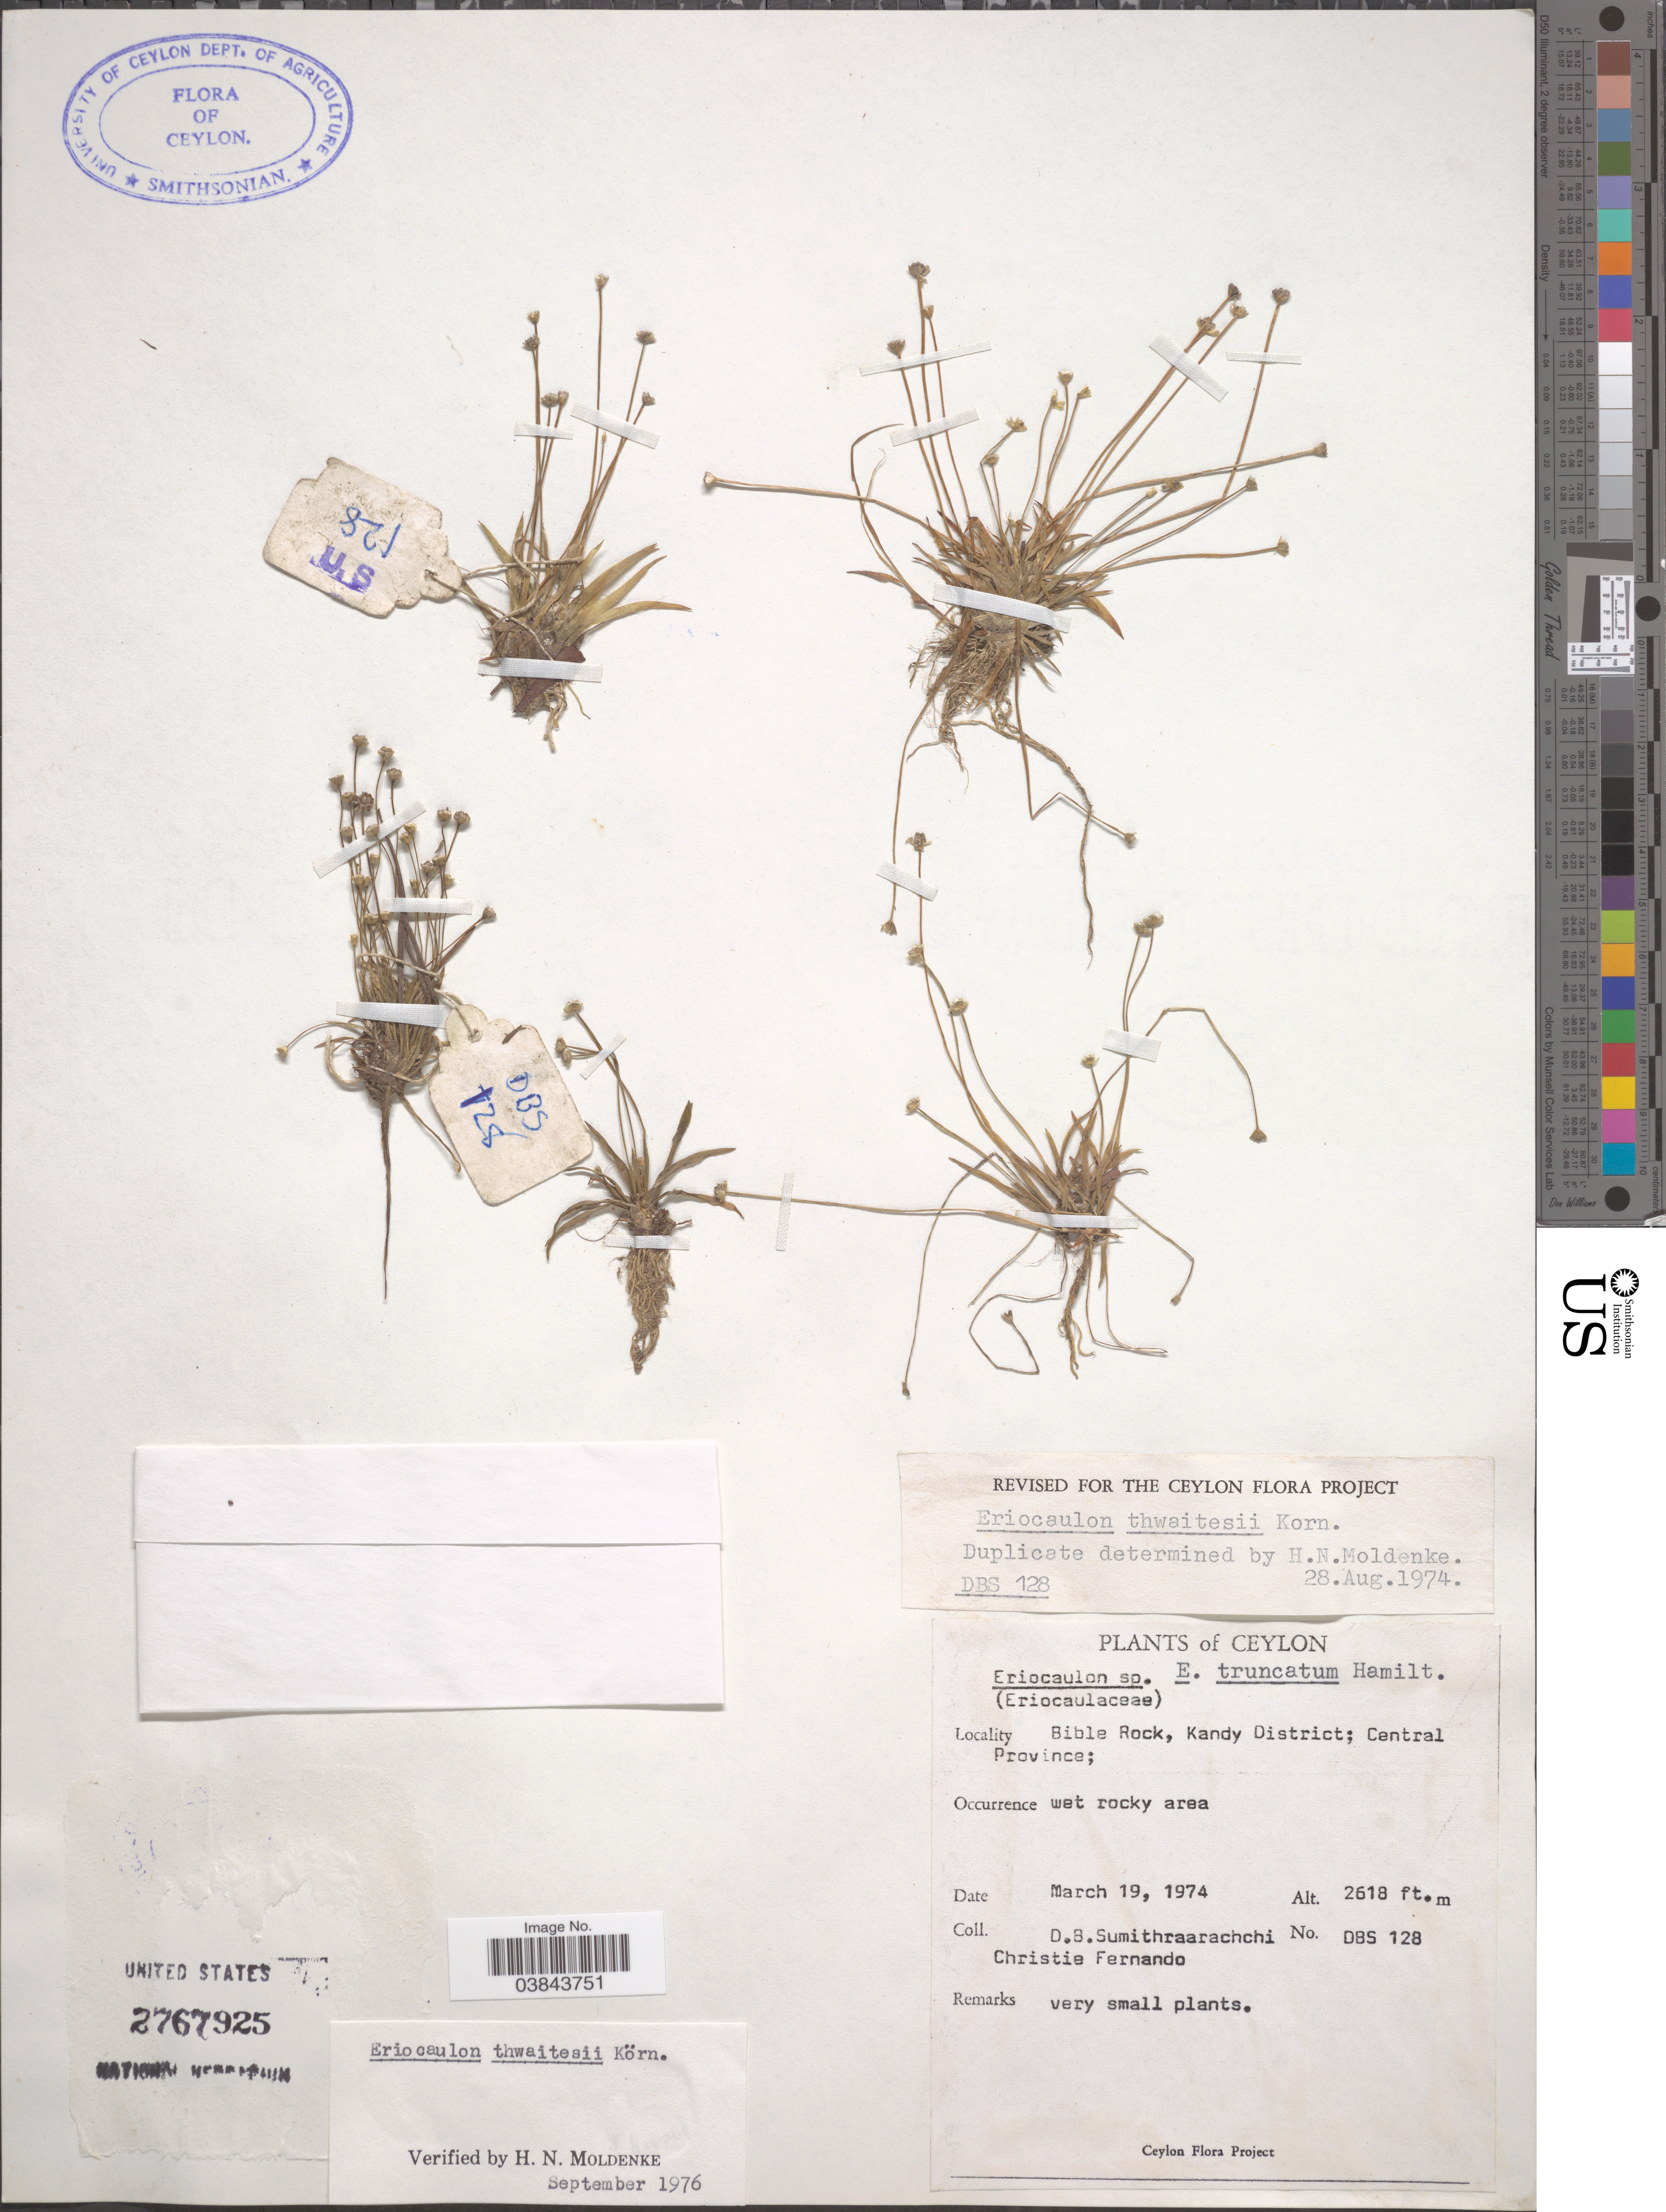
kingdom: Plantae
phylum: Tracheophyta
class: Liliopsida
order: Poales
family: Eriocaulaceae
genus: Eriocaulon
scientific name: Eriocaulon thwaitesii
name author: Körn.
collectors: D. B. Sumithraarachchi & C. Fernando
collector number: DBS128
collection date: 1974-03-19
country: Sri Lanka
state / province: Central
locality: Ceylon. Bible Rock, Kandy District; Central Province.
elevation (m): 798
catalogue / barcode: US 2767925